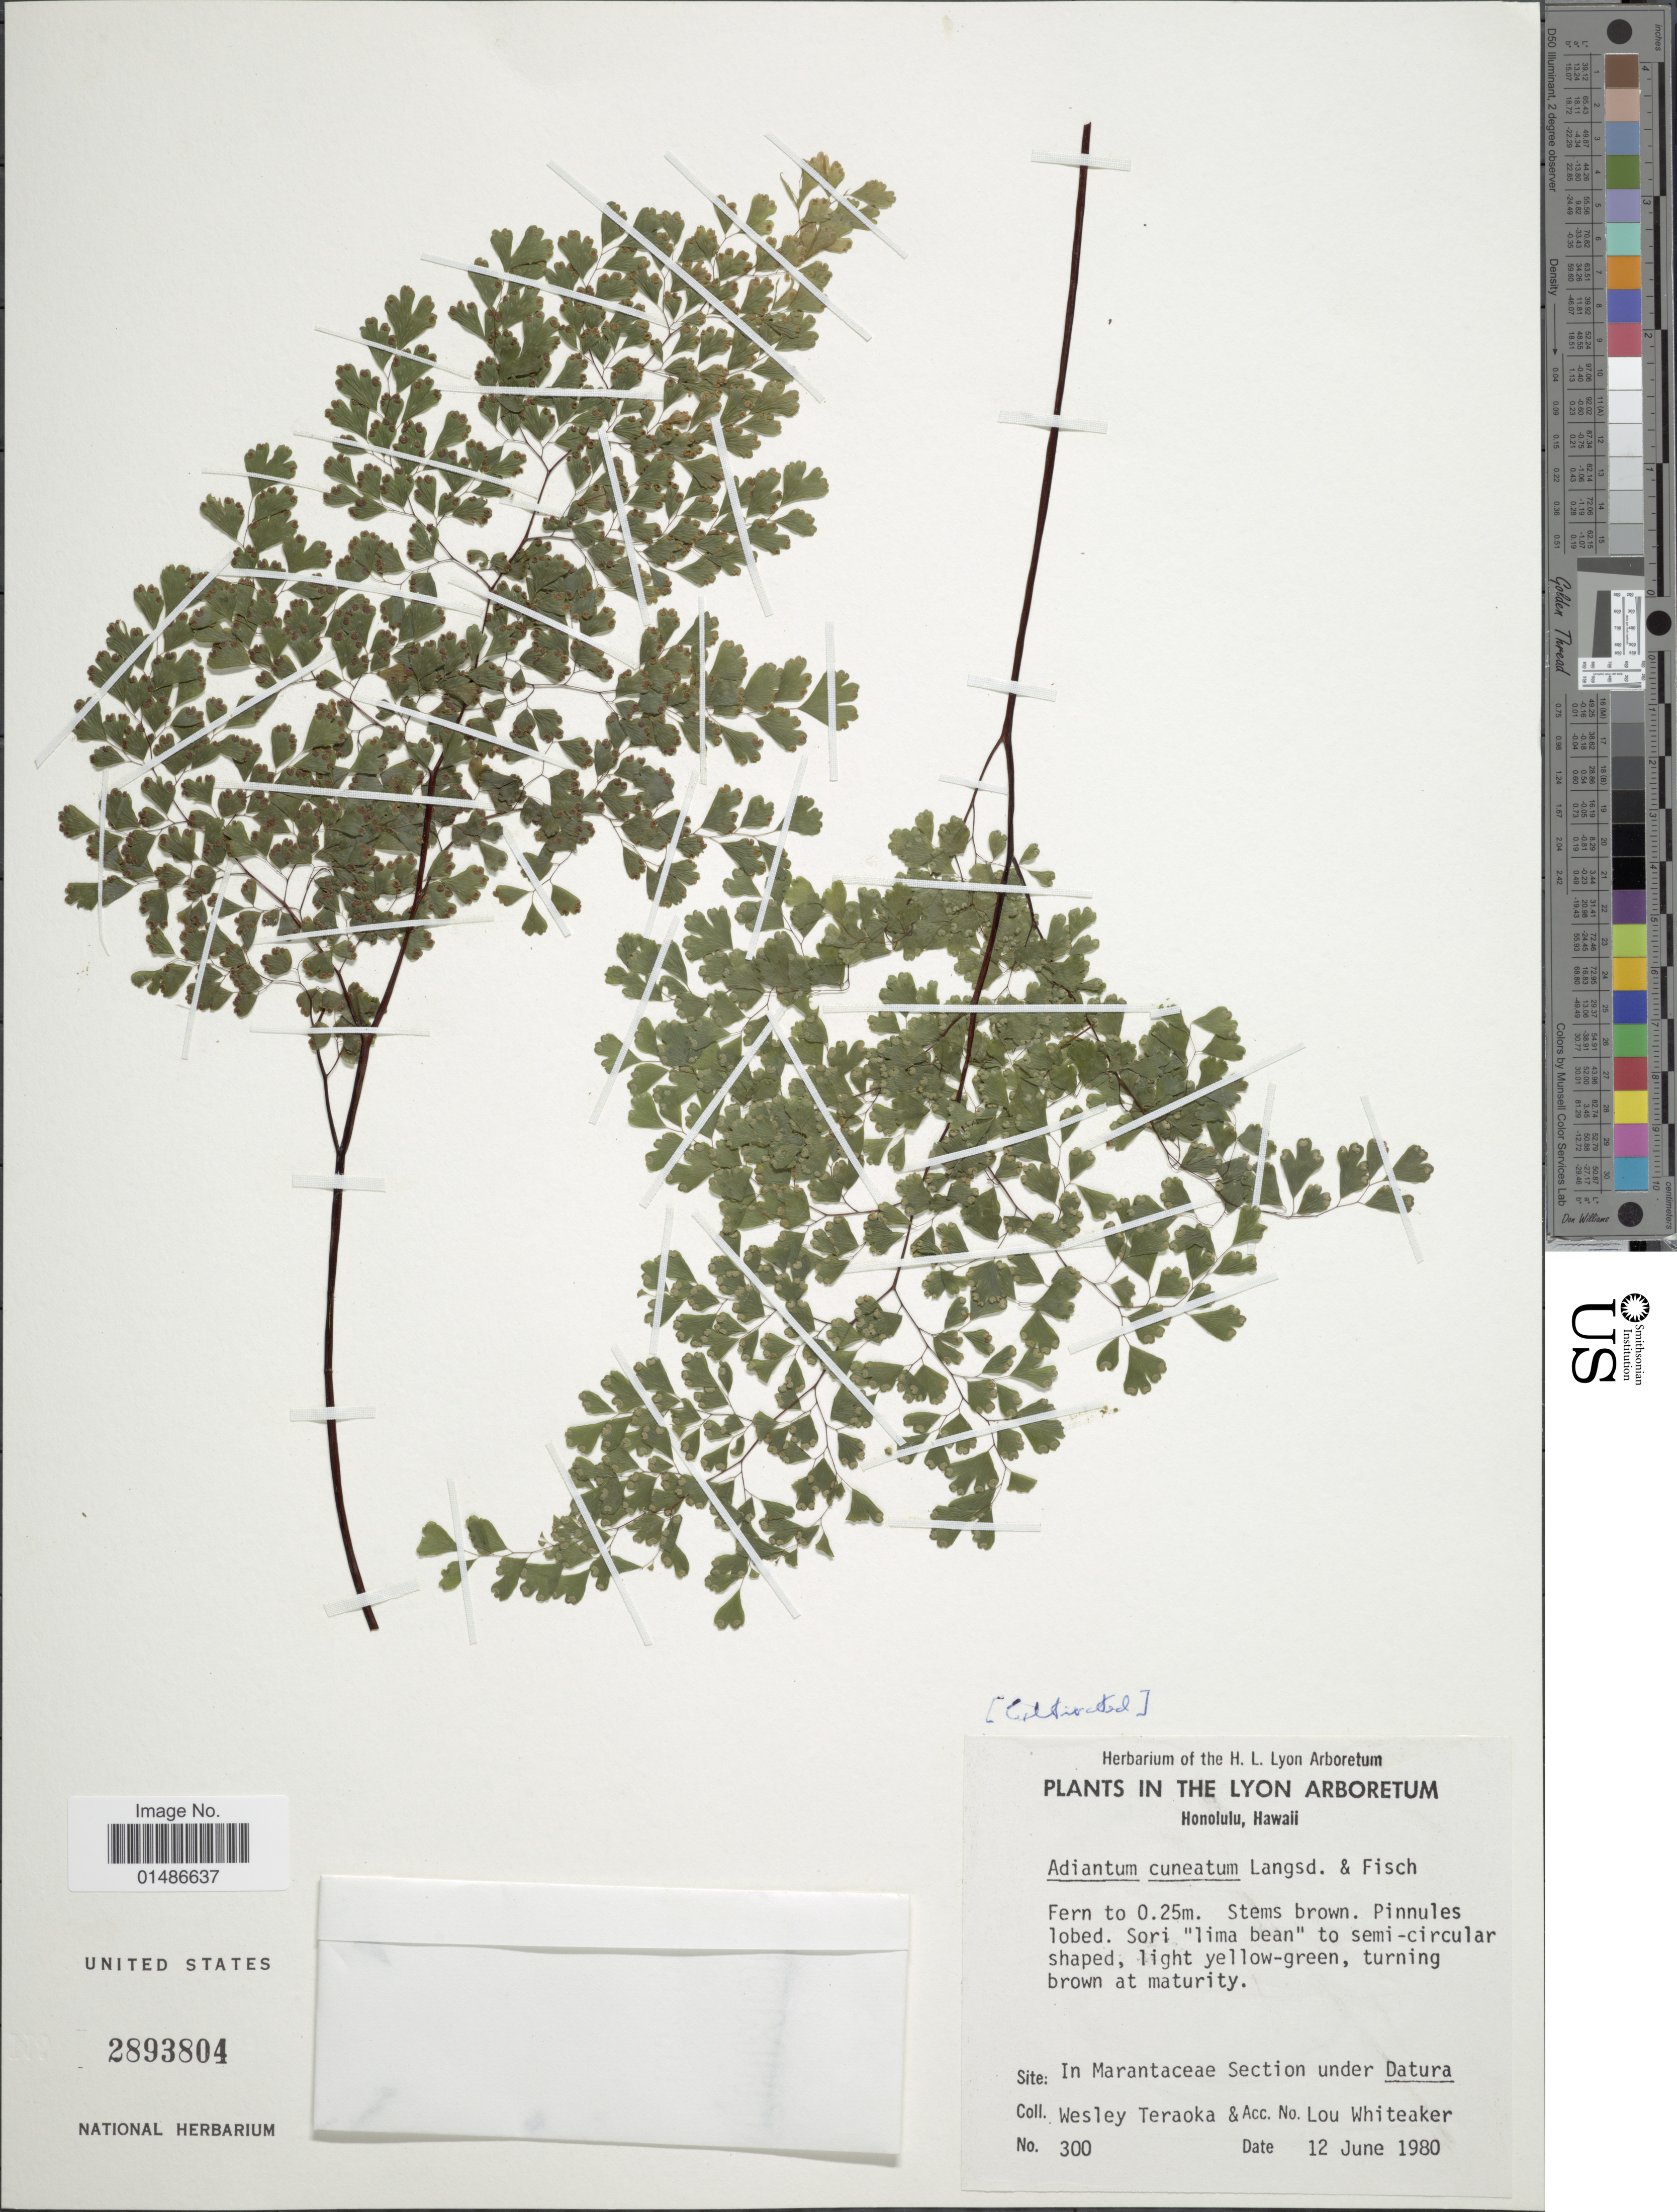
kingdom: Plantae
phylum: Tracheophyta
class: Polypodiopsida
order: Polypodiales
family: Pteridaceae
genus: Adiantum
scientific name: Adiantum raddianum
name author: C. Presl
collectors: W. Teraoka & L. Whiteaker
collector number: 300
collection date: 1980-06-12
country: United States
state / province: Hawaii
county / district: Honolulu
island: Oahu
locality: Lyon Arboretum. Honolulu, Hawaii. In Marantaceae Section under Datura.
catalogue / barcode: US 2893804